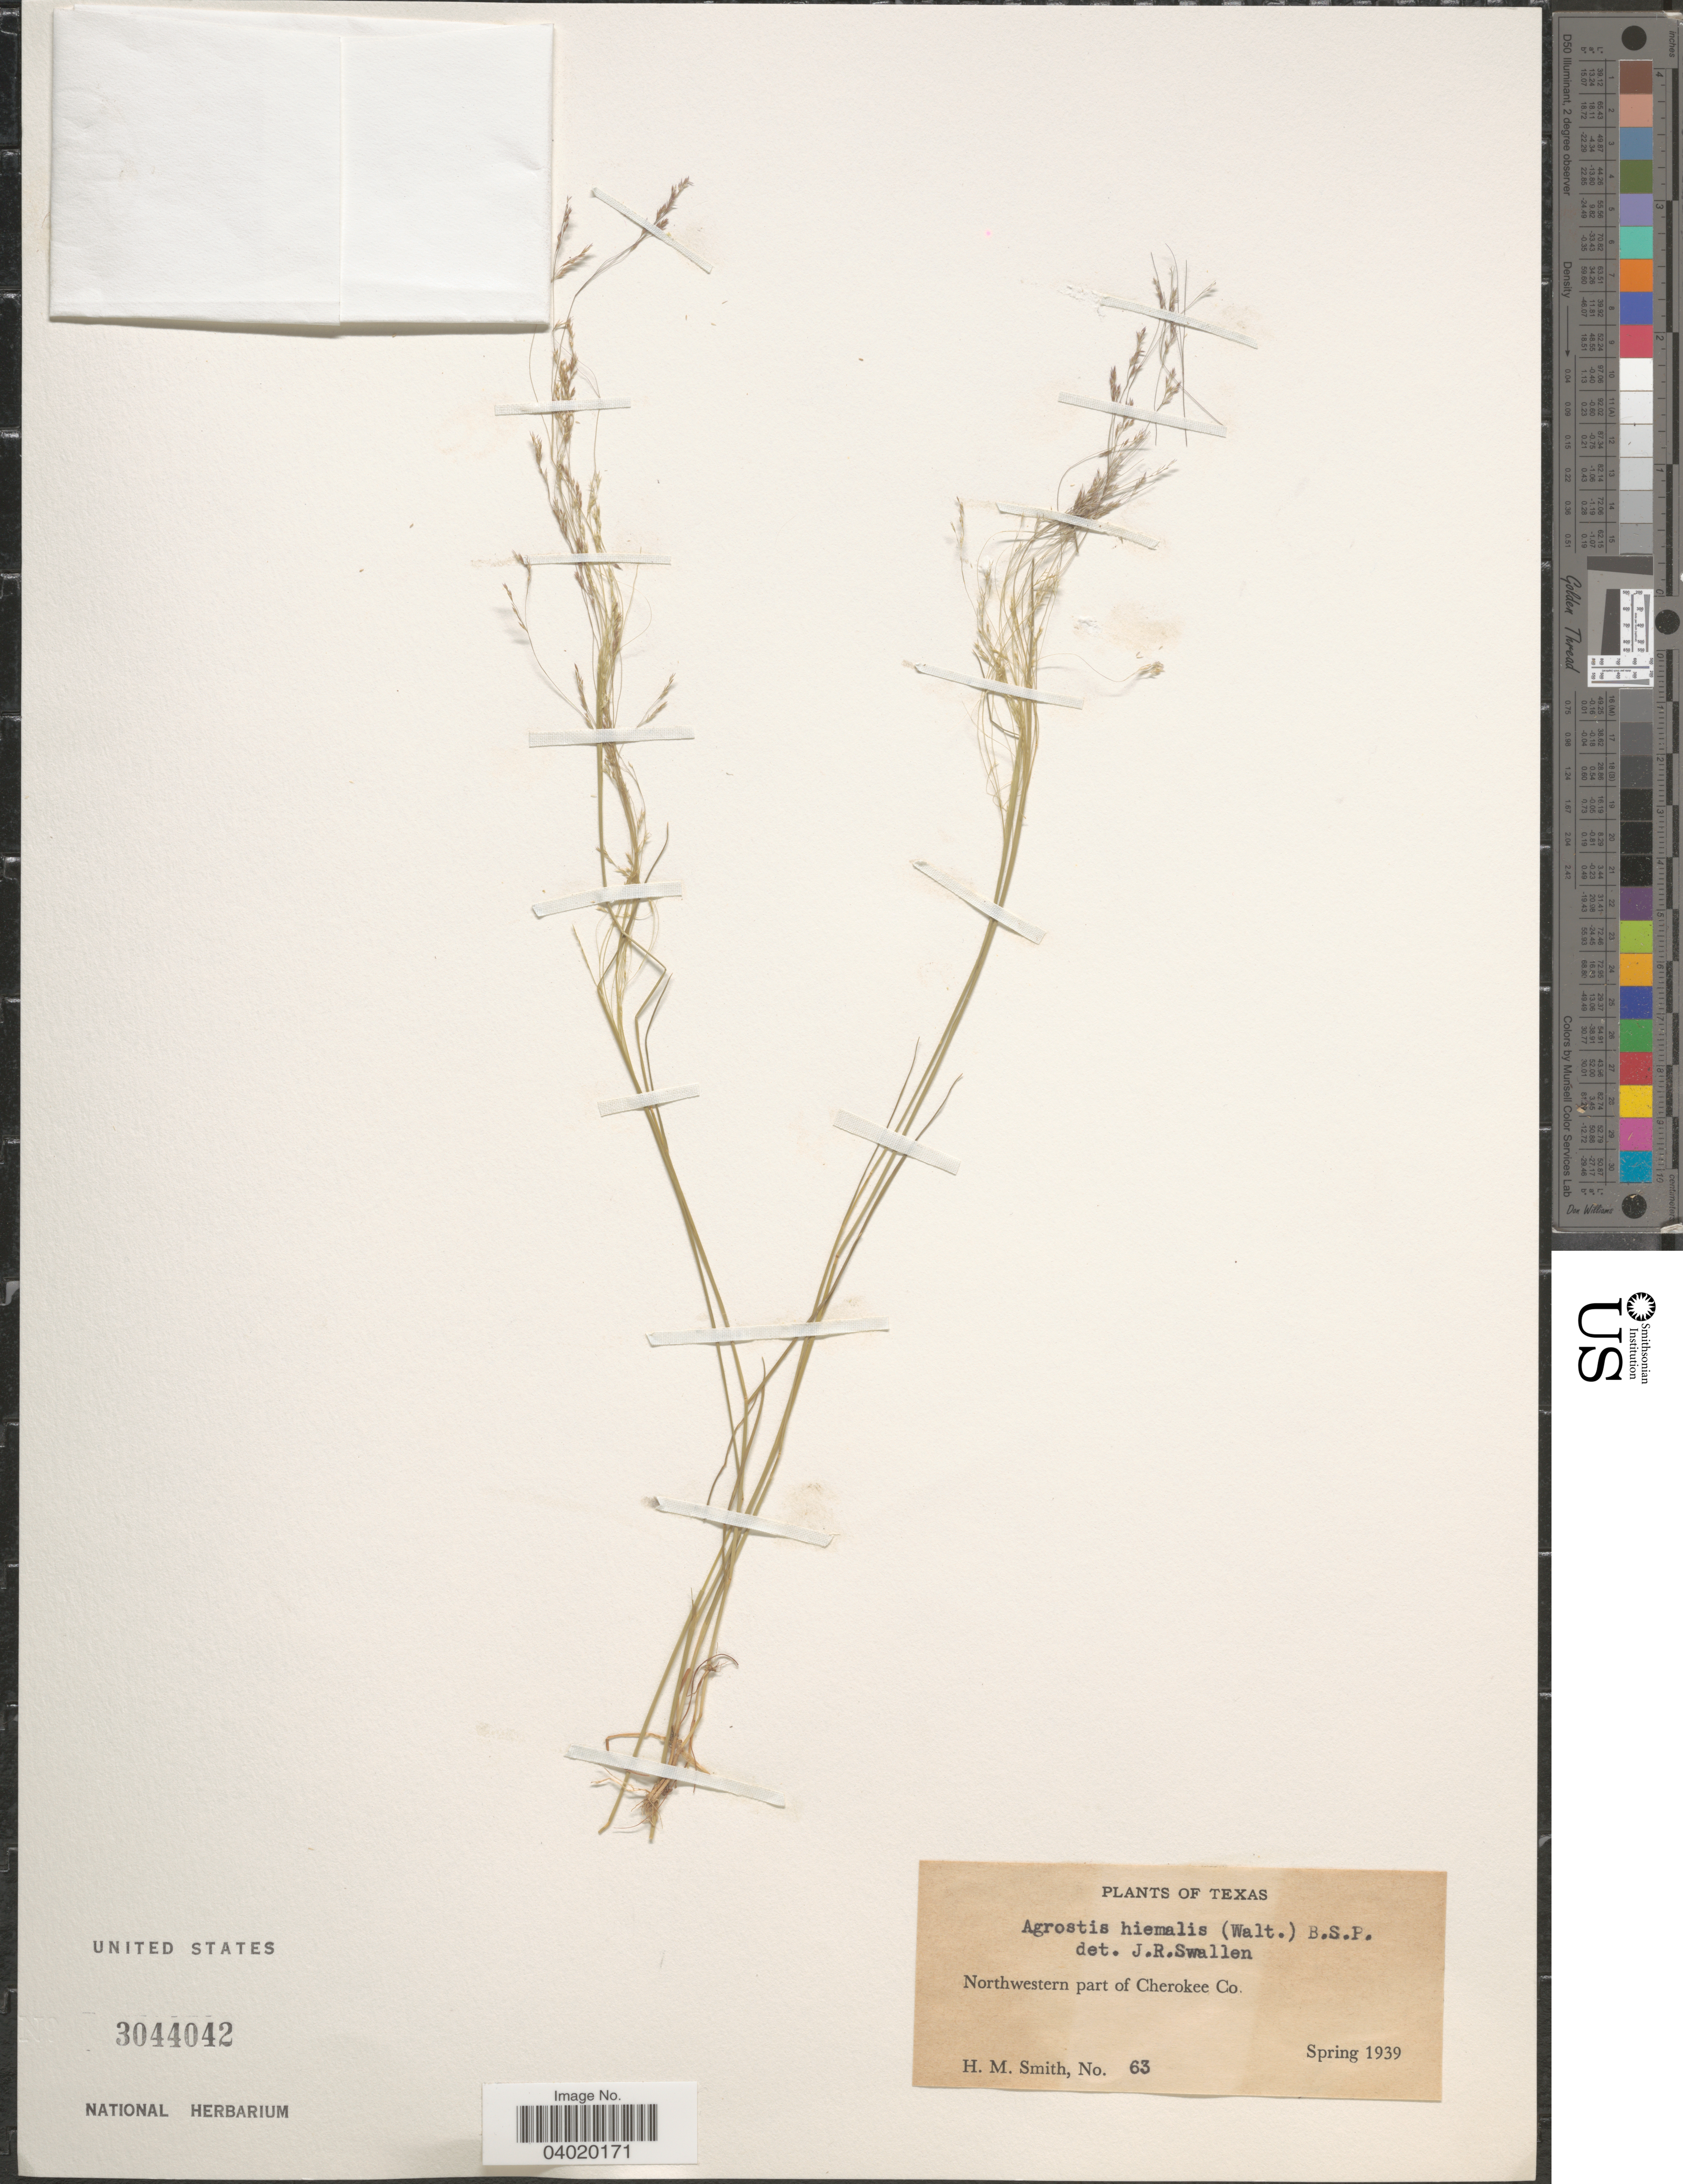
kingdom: Plantae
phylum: Tracheophyta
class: Liliopsida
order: Poales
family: Poaceae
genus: Agrostis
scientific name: Agrostis hyemalis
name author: (Walter) Britton et al.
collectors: H. M. Smith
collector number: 63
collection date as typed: Spring 1939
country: United States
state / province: Texas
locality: Northwestern part of Cherokee Co.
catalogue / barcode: US 3044042